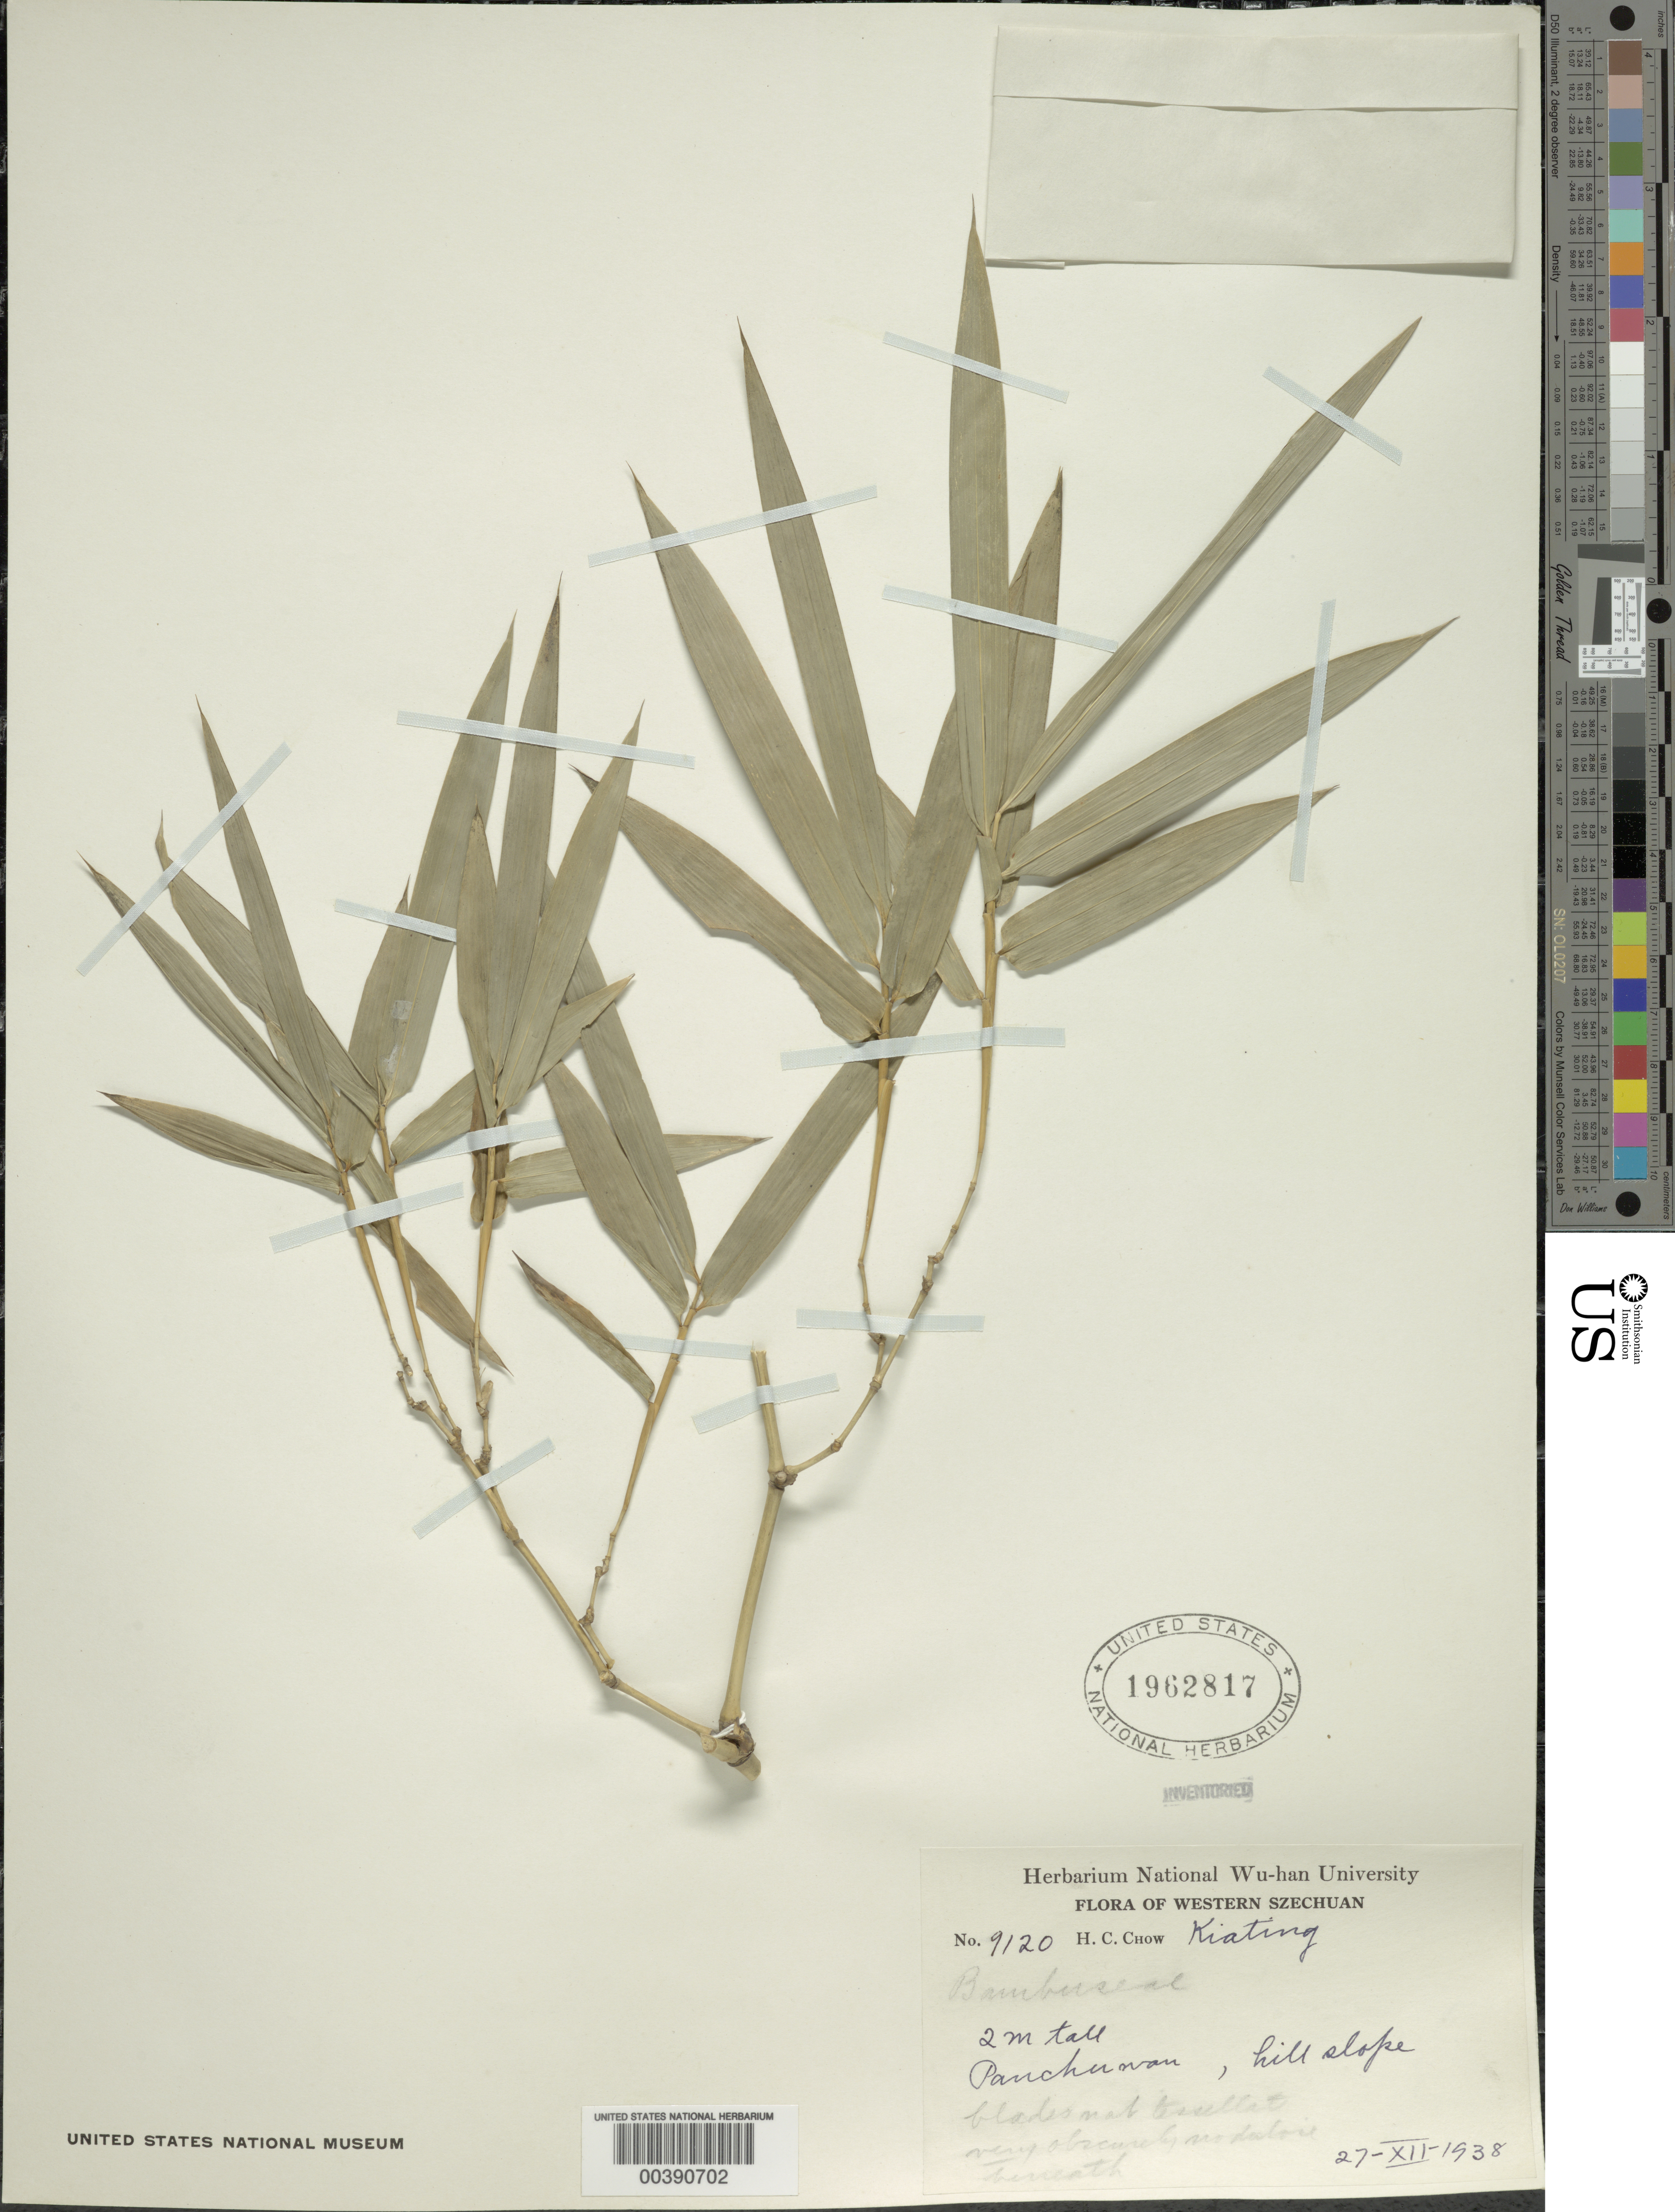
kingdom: Plantae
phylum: Tracheophyta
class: Liliopsida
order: Poales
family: Poaceae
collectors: H. Chow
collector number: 9120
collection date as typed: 27 Dec 1938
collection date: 1938-12-27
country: China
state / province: Sichuan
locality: Kiating, pauchu wan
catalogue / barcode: US 1962817